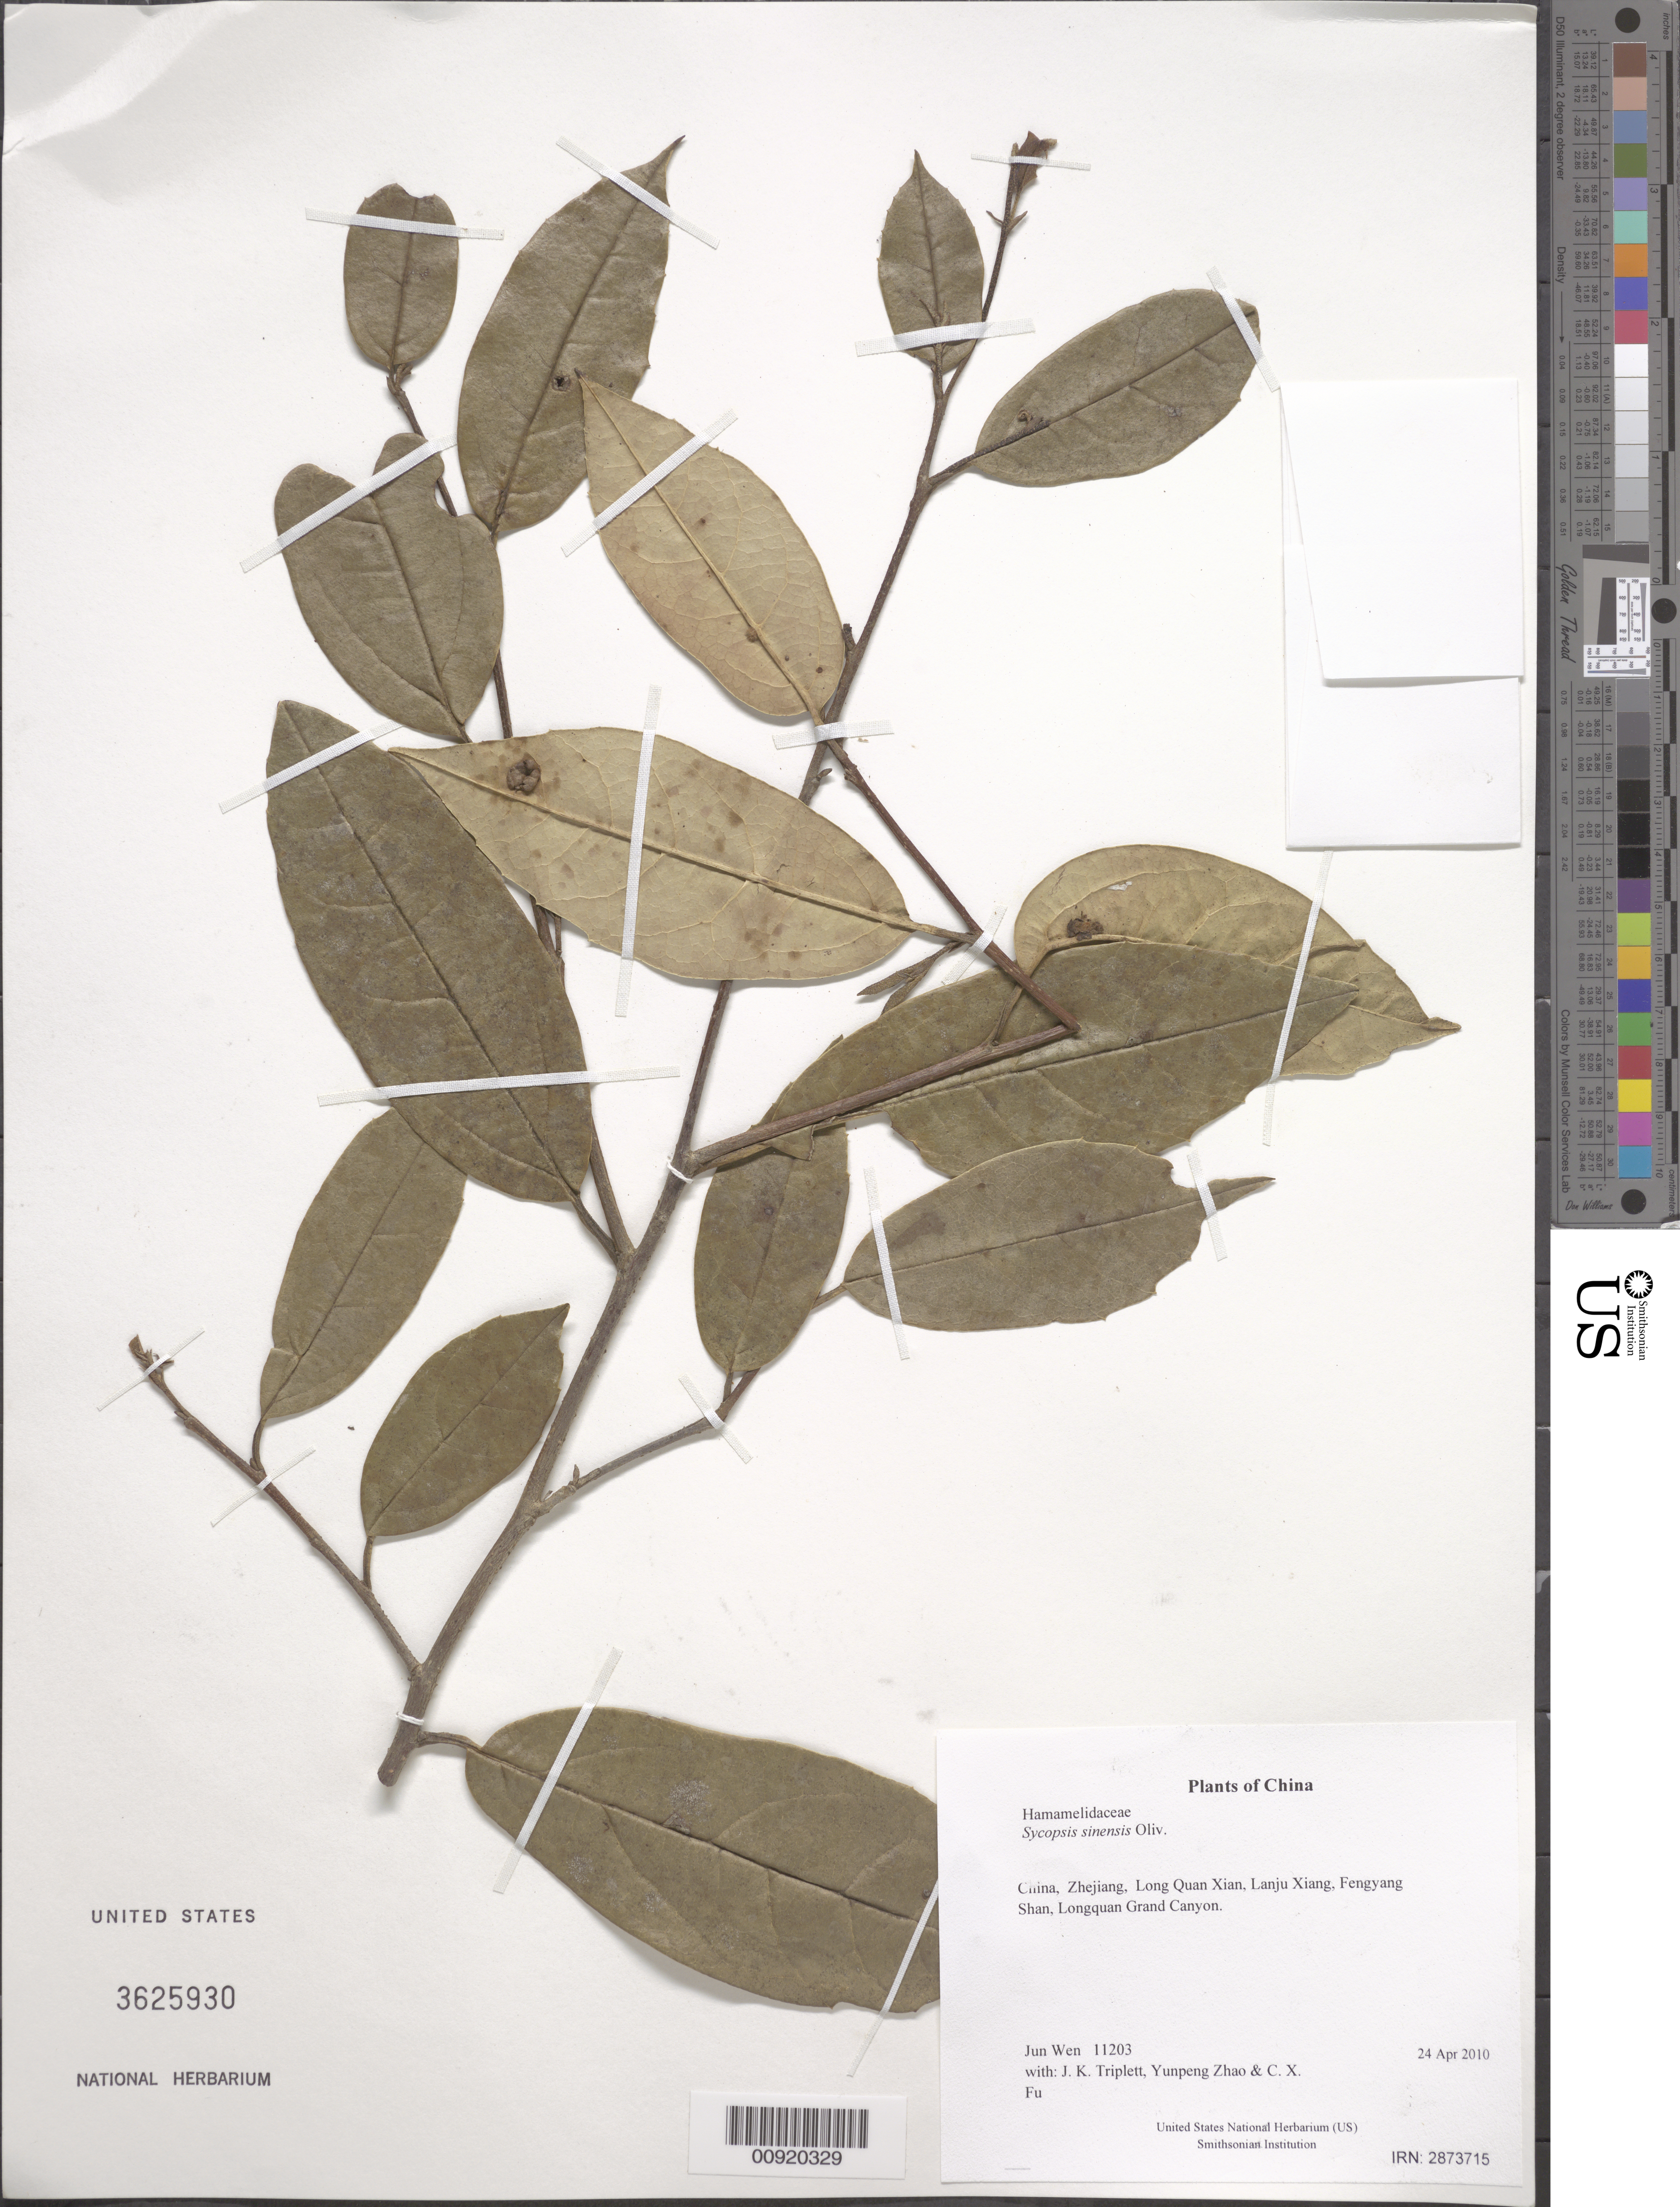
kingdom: Plantae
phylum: Tracheophyta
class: Magnoliopsida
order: Saxifragales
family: Hamamelidaceae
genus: Sycopsis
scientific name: Sycopsis sinensis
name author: Oliv.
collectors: J. Wen, J. K. Triplett, Yunpeng Zhao & C. X. Fu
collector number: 11203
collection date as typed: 24 Apr 2010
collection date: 2010-04-24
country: China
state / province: Zhejiang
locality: Long Quan Xian, Lanju Xiang, Fengyang Shan, Longquan Grand Canyon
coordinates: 27 52.898 N, 119 10.333 E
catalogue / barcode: US 3625930